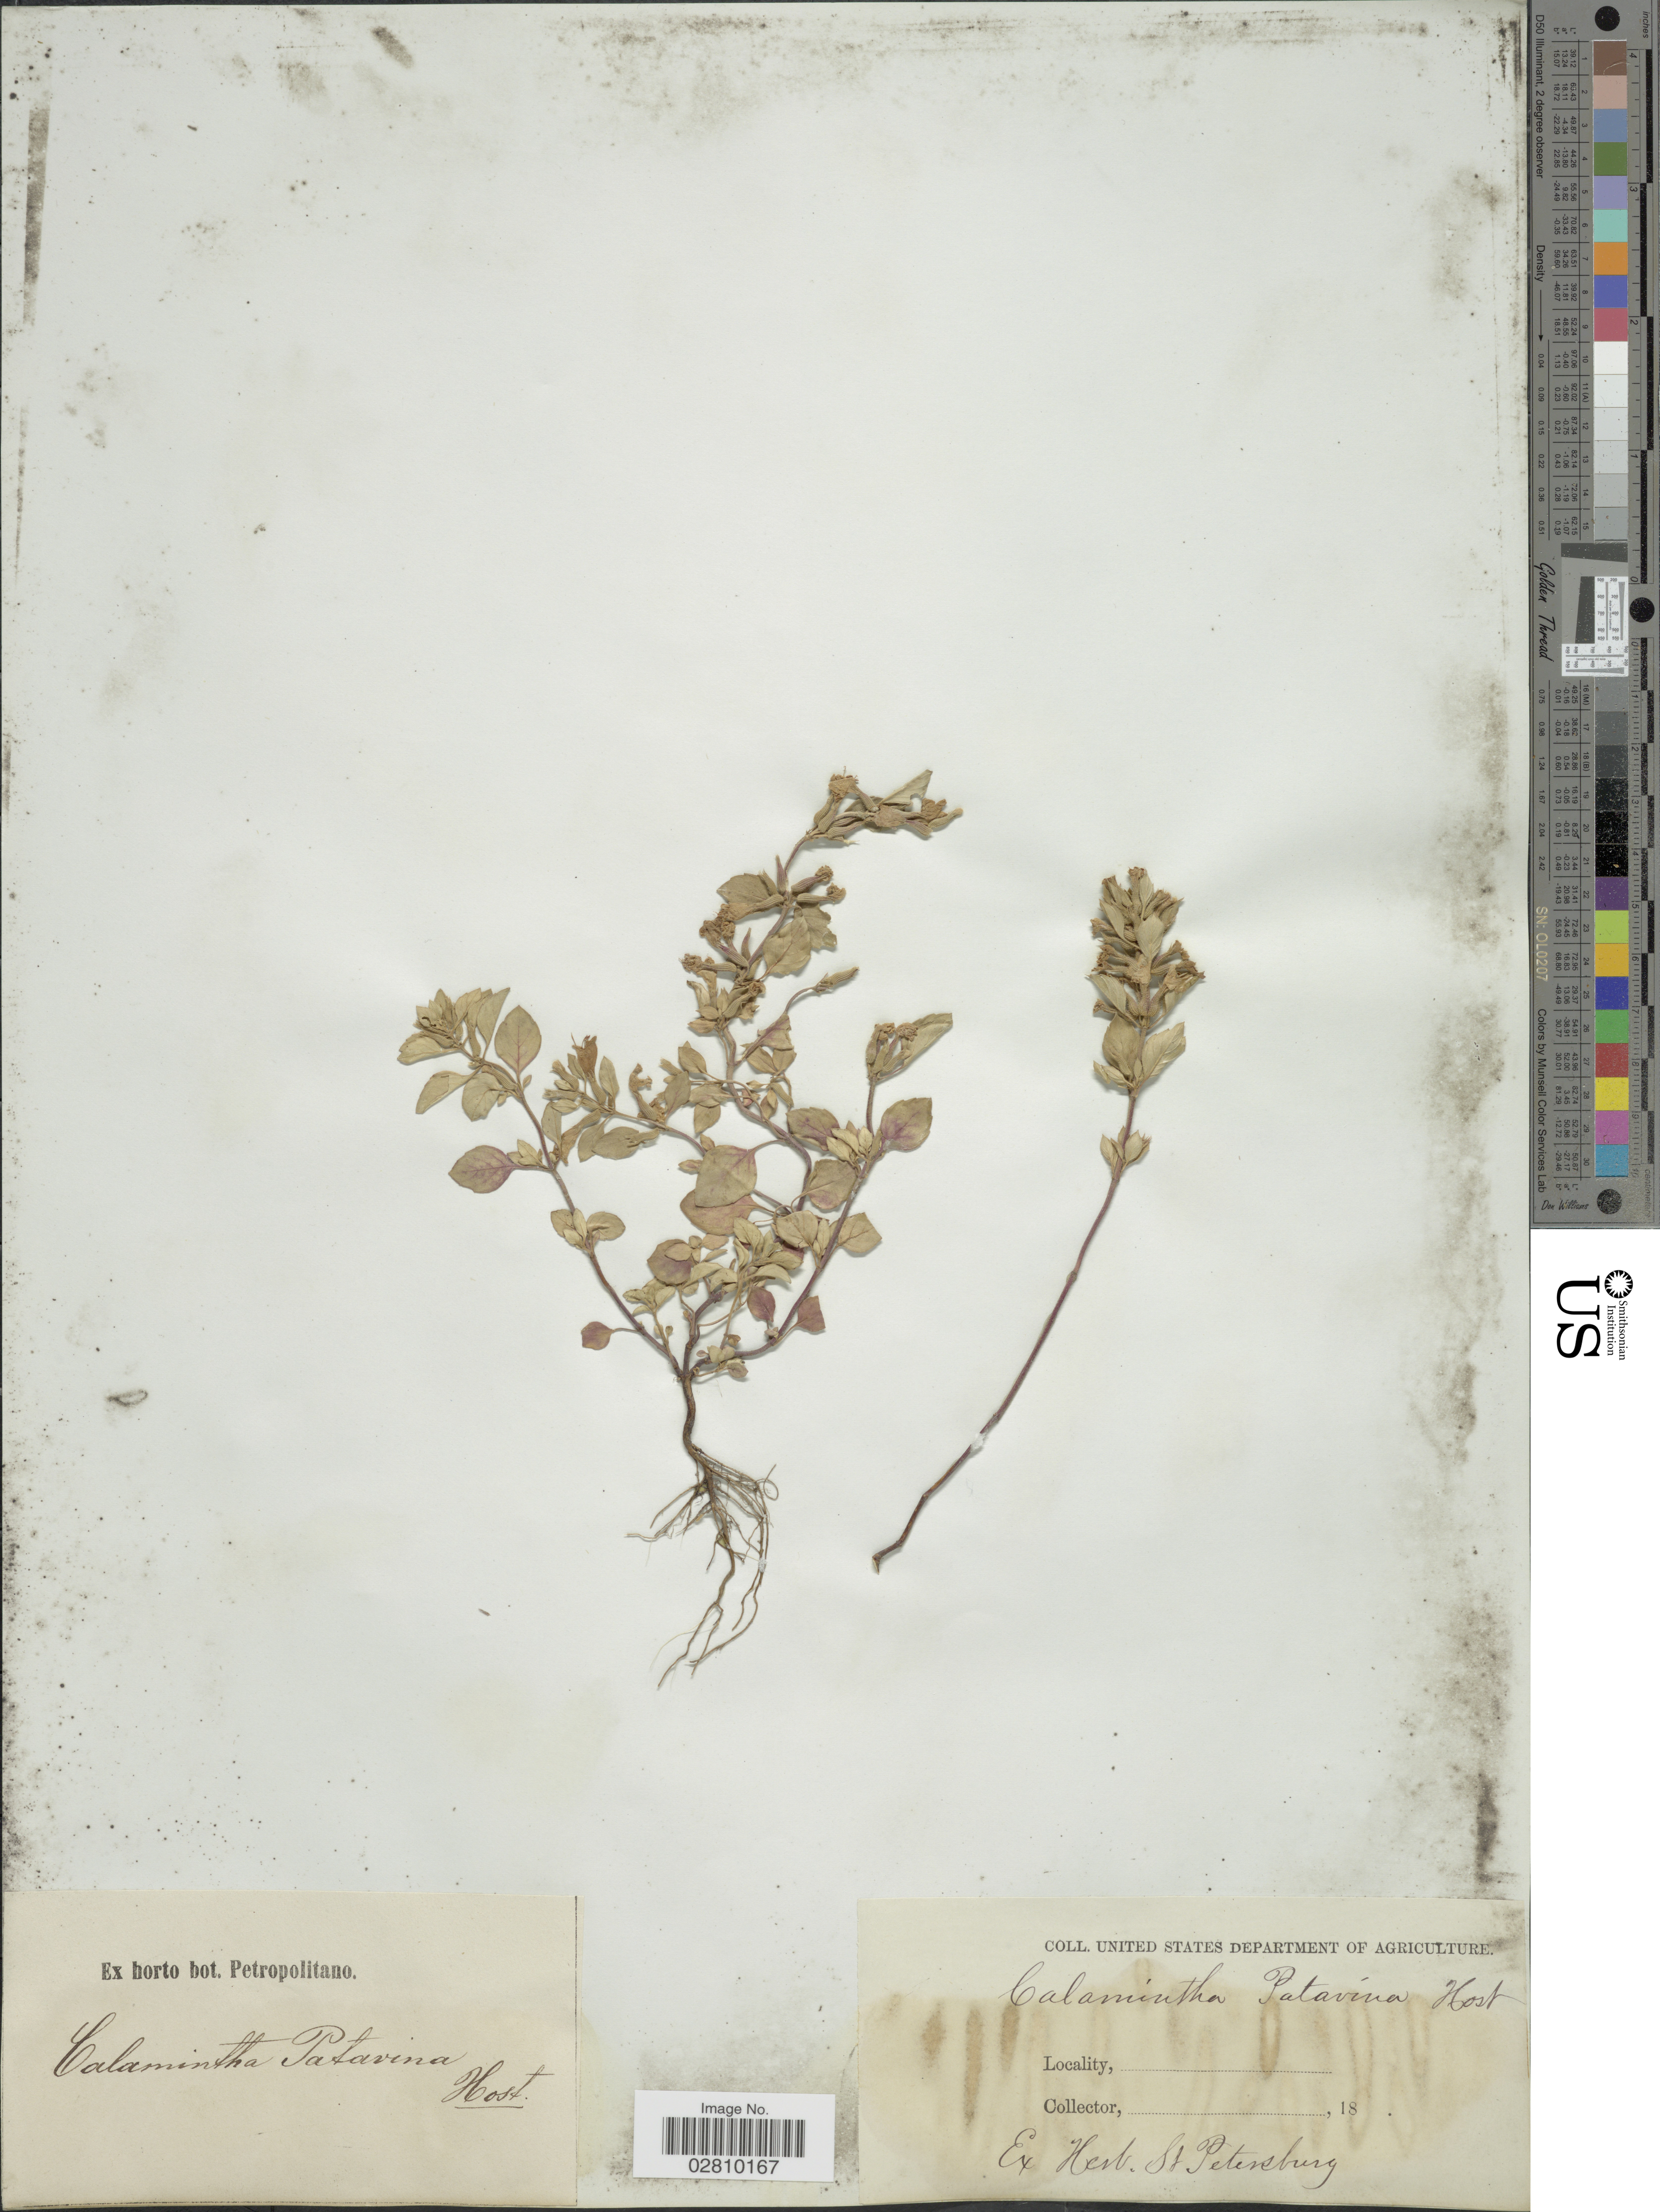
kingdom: Plantae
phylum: Tracheophyta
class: Magnoliopsida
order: Lamiales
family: Lamiaceae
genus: Calamintha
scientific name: Calamintha patavina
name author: (Jacq.) Host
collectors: ex herb. U. S. Department of Agriculture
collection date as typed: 18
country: Russian Federation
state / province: St. Petersburg